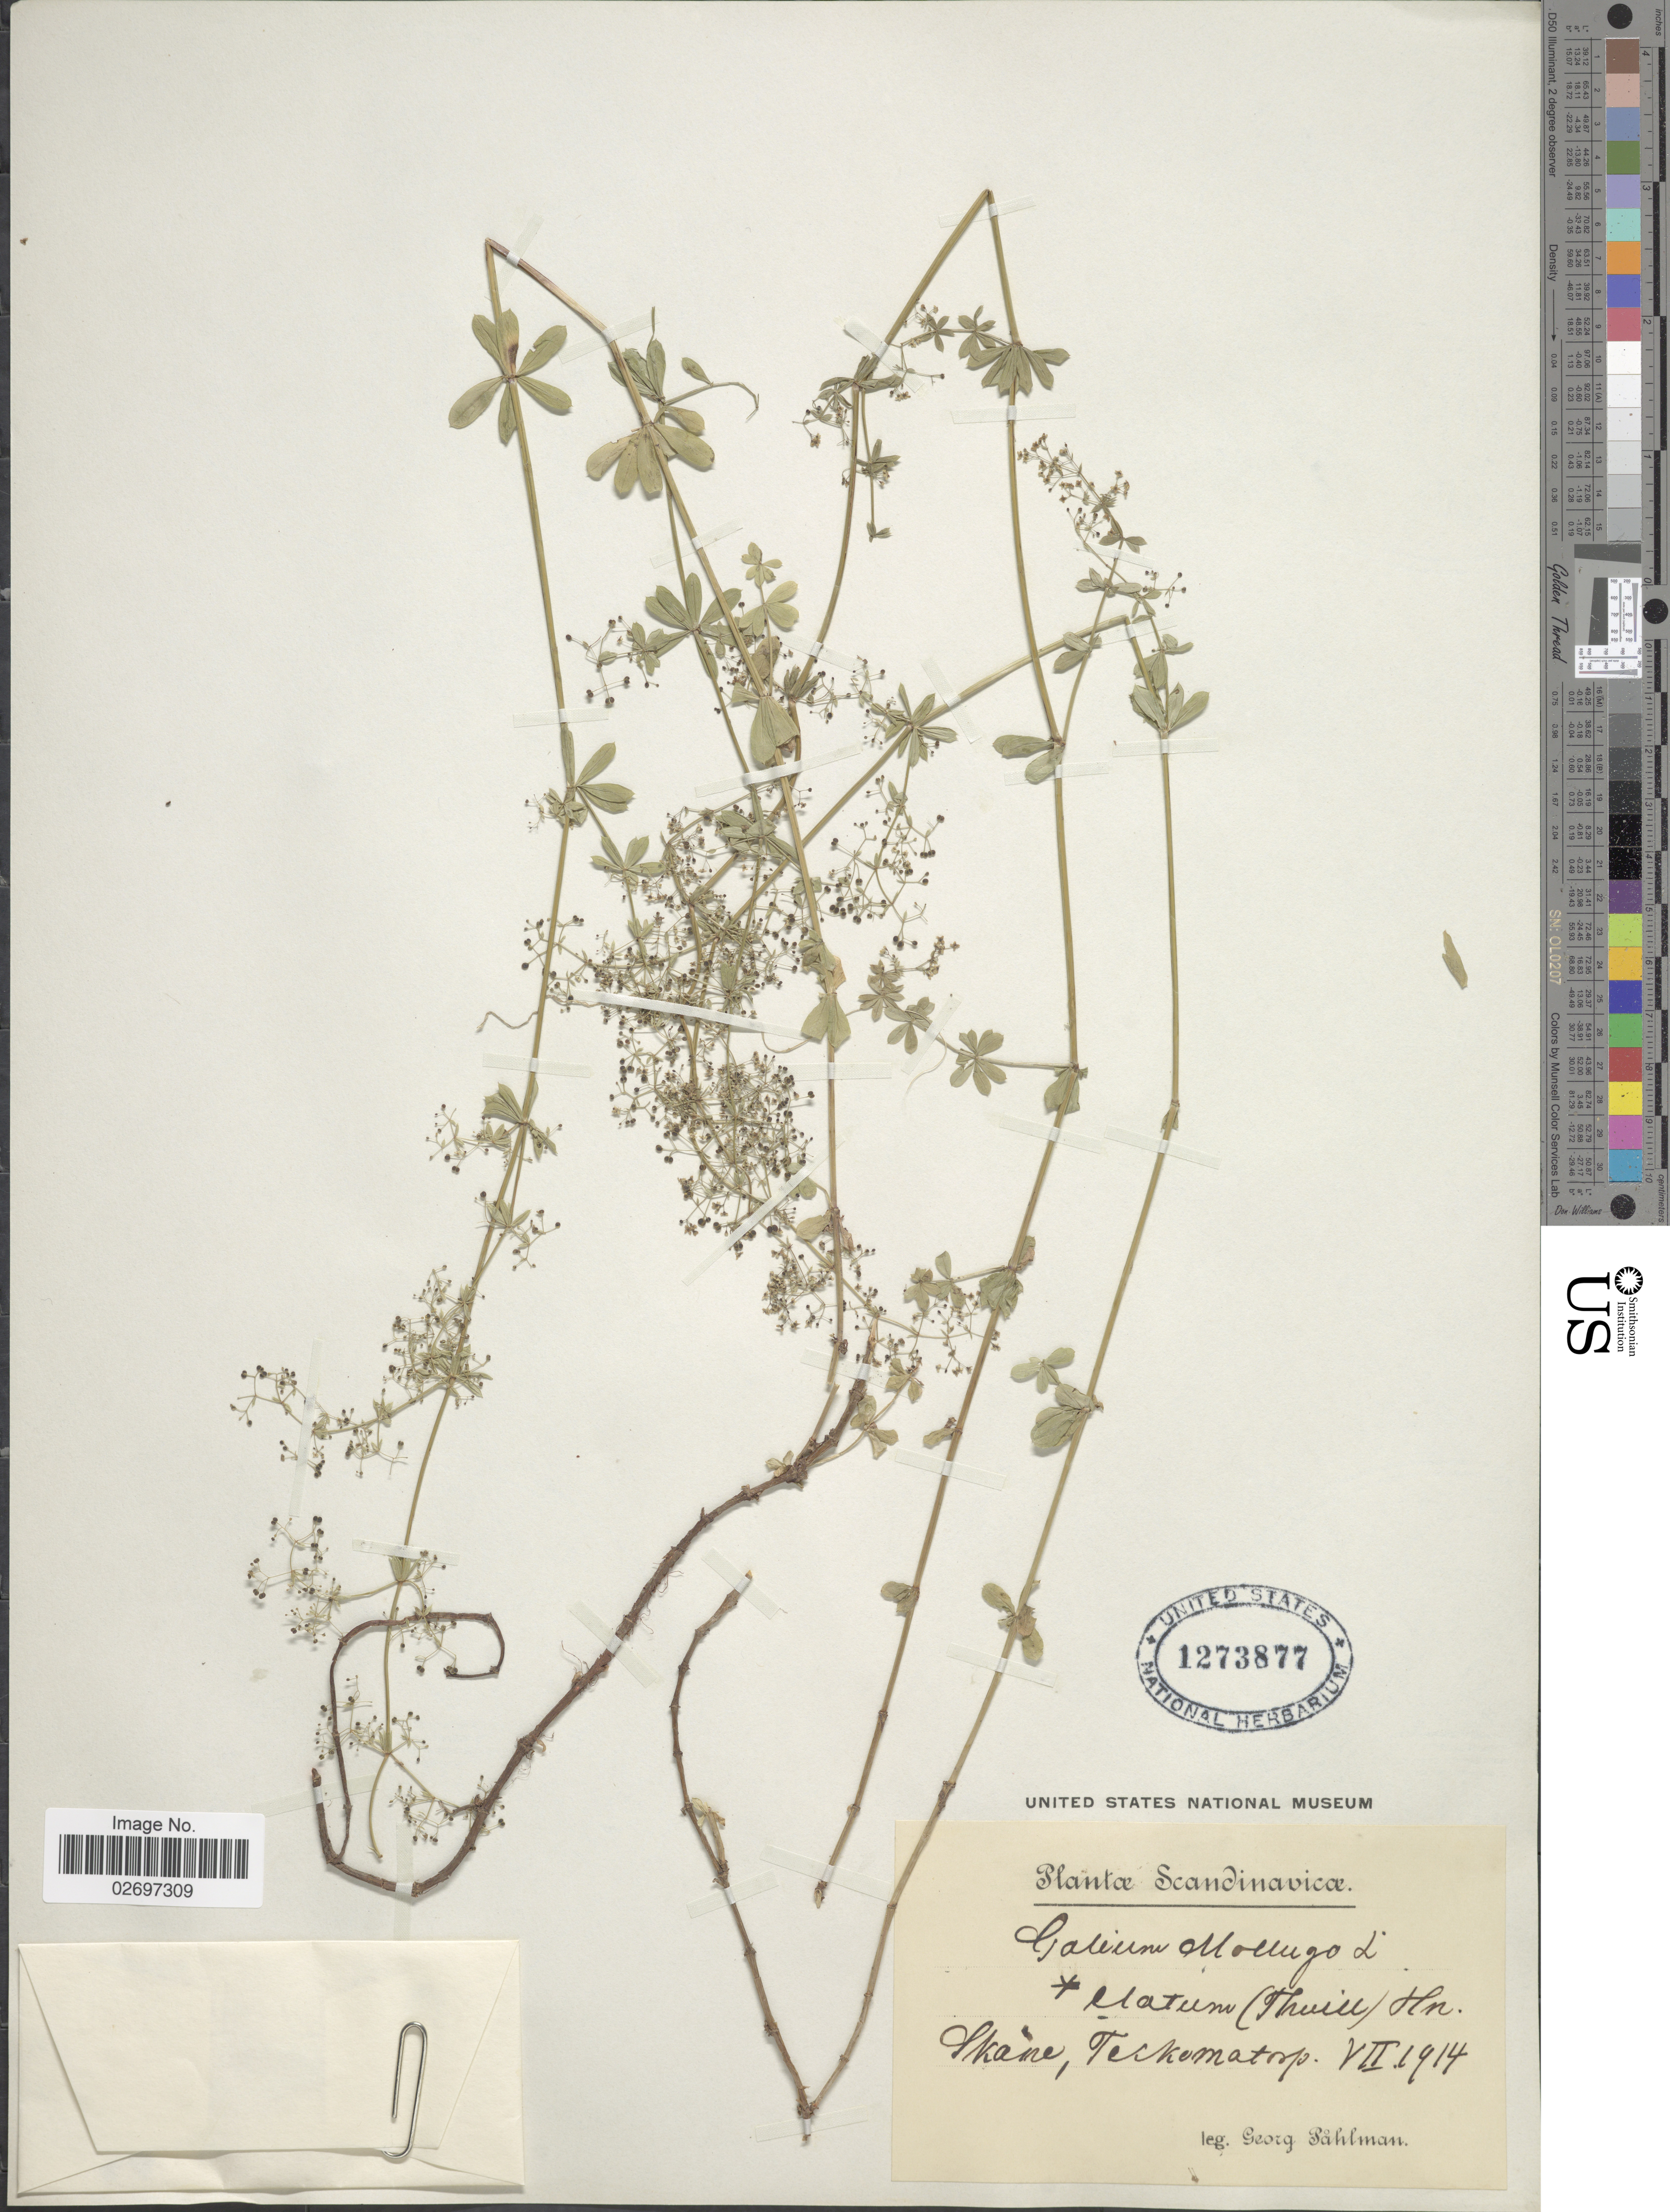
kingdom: Plantae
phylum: Tracheophyta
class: Magnoliopsida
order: Gentianales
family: Rubiaceae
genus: Galium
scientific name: Galium mollugo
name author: L.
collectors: G. Påhlman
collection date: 1914-07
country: Sweden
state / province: Skåne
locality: Scandinavicae. Teckomatorp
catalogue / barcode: US 1273877